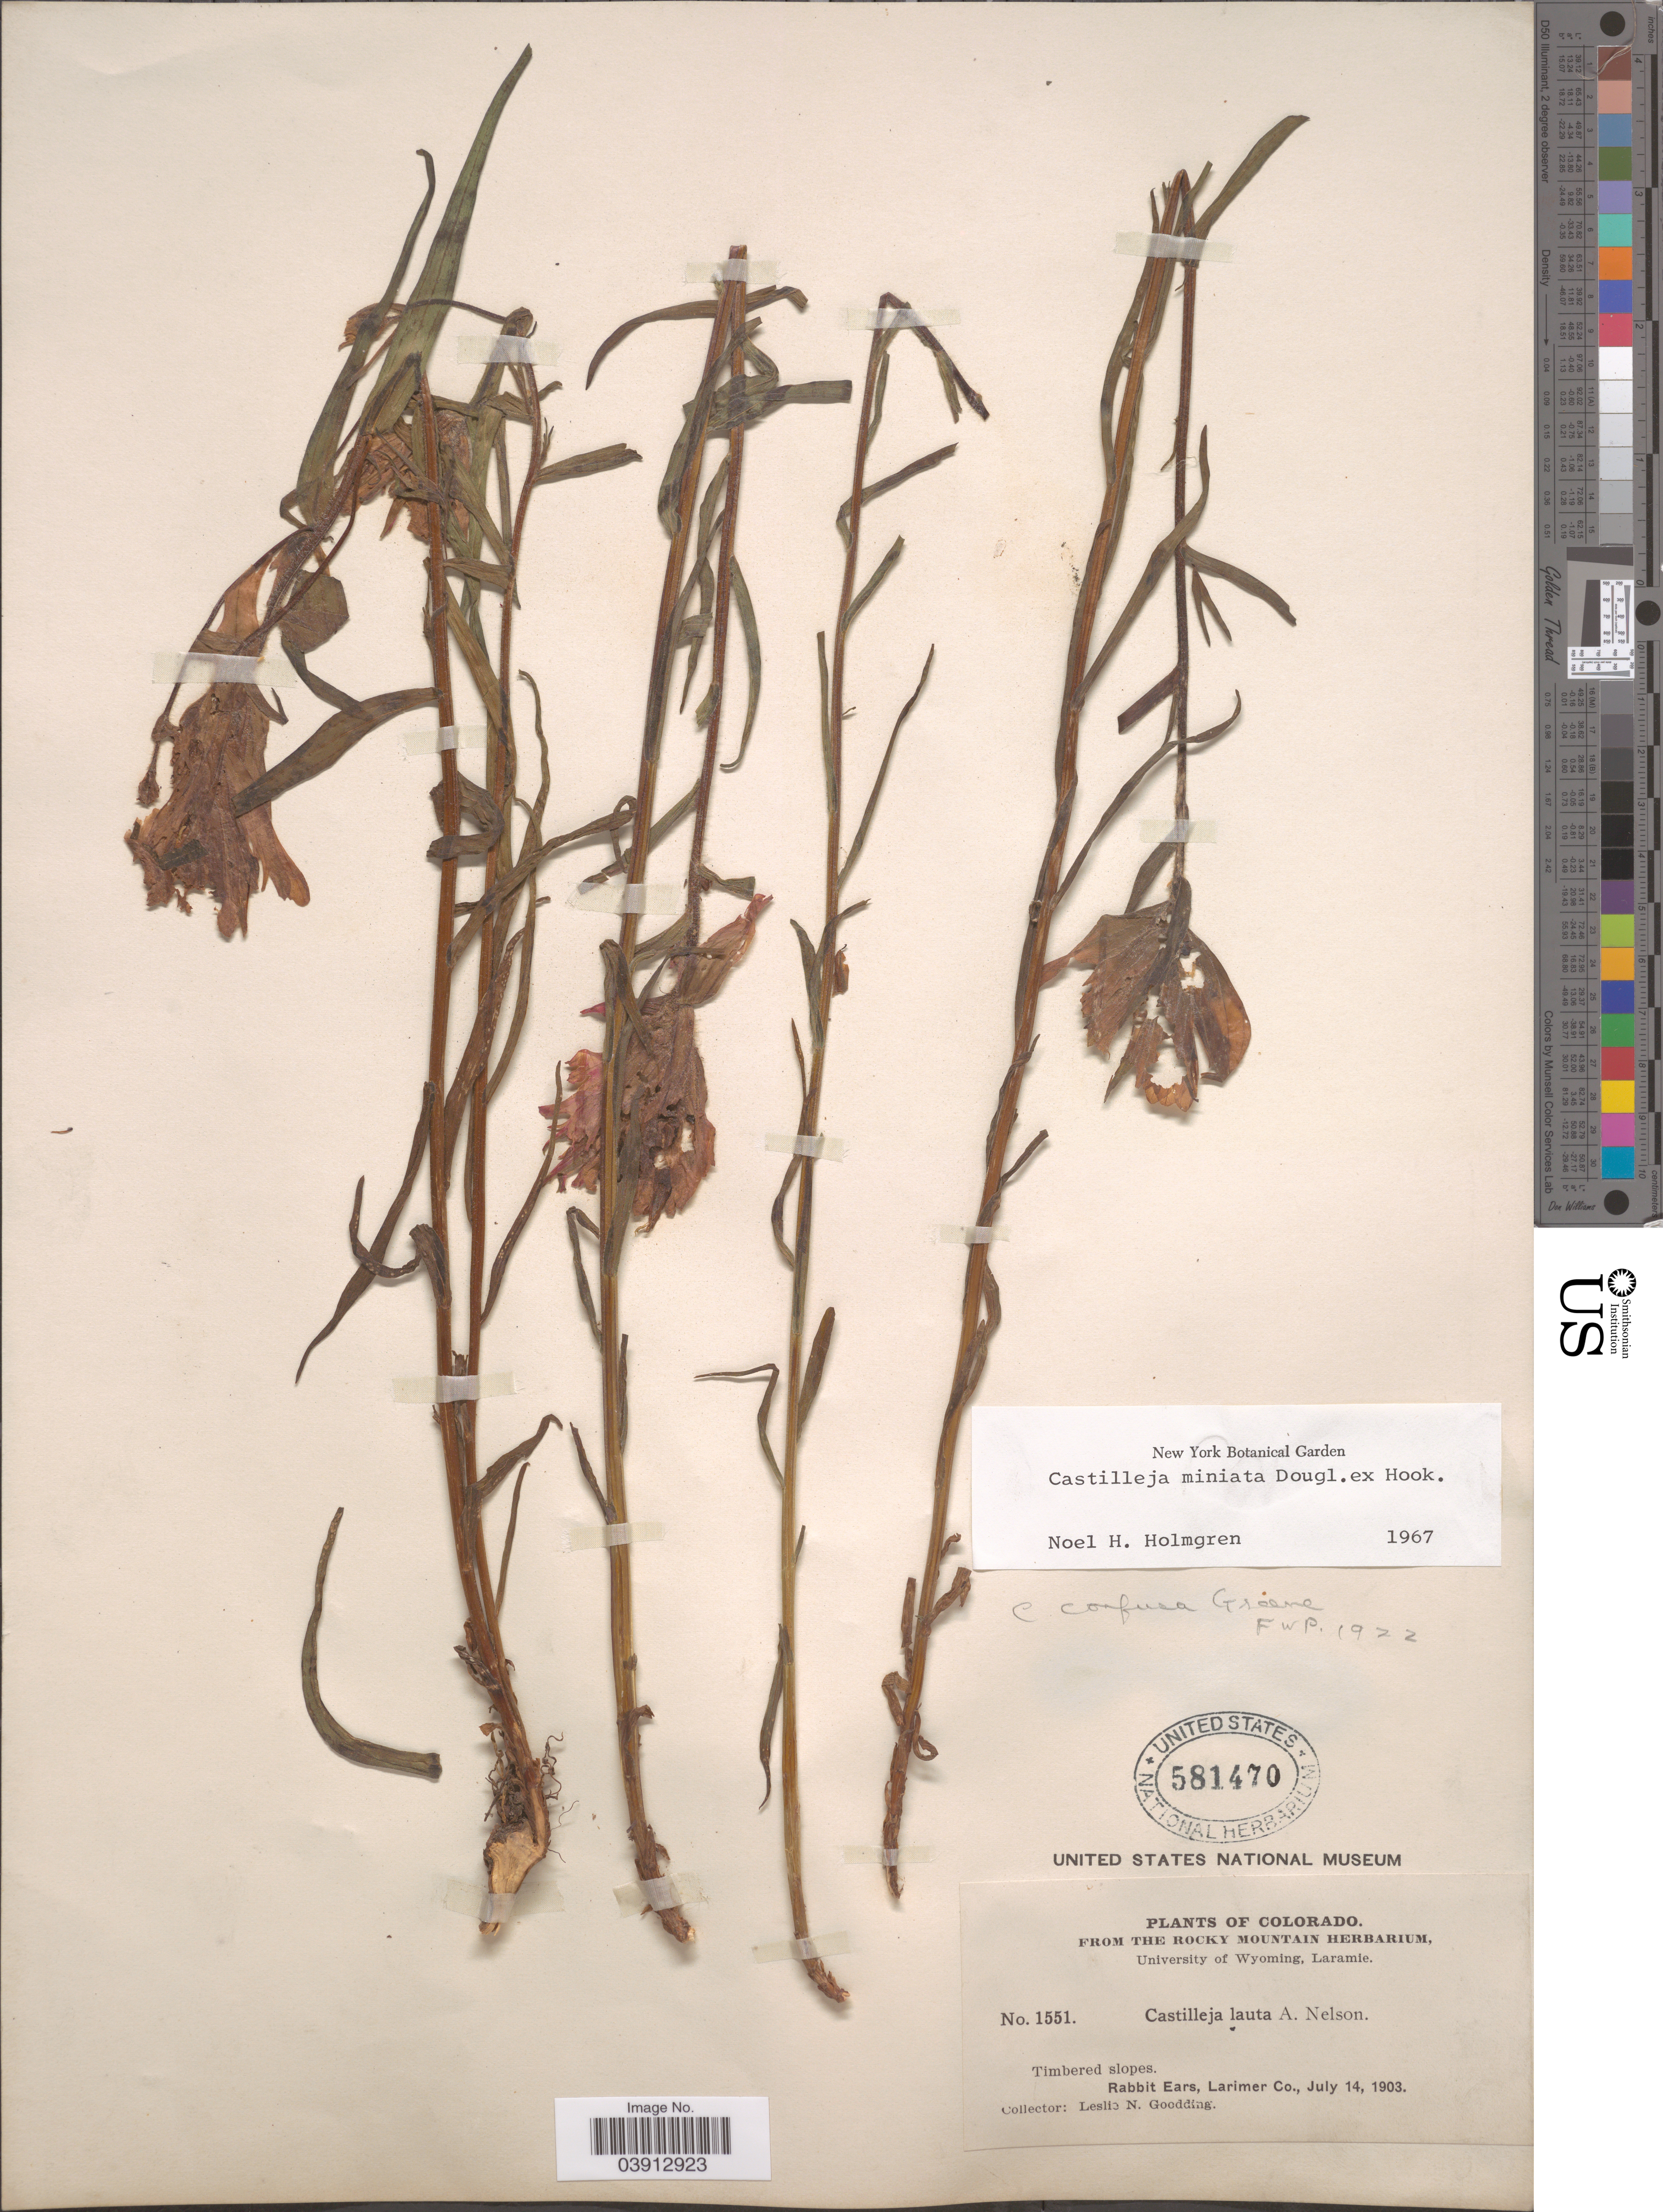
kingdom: Plantae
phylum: Tracheophyta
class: Magnoliopsida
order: Lamiales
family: Orobanchaceae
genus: Castilleja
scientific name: Castilleja miniata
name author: Douglas ex Hook.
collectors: L. N. Goodding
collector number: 1551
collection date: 1903-07-14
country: United States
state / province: Colorado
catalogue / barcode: US 581470